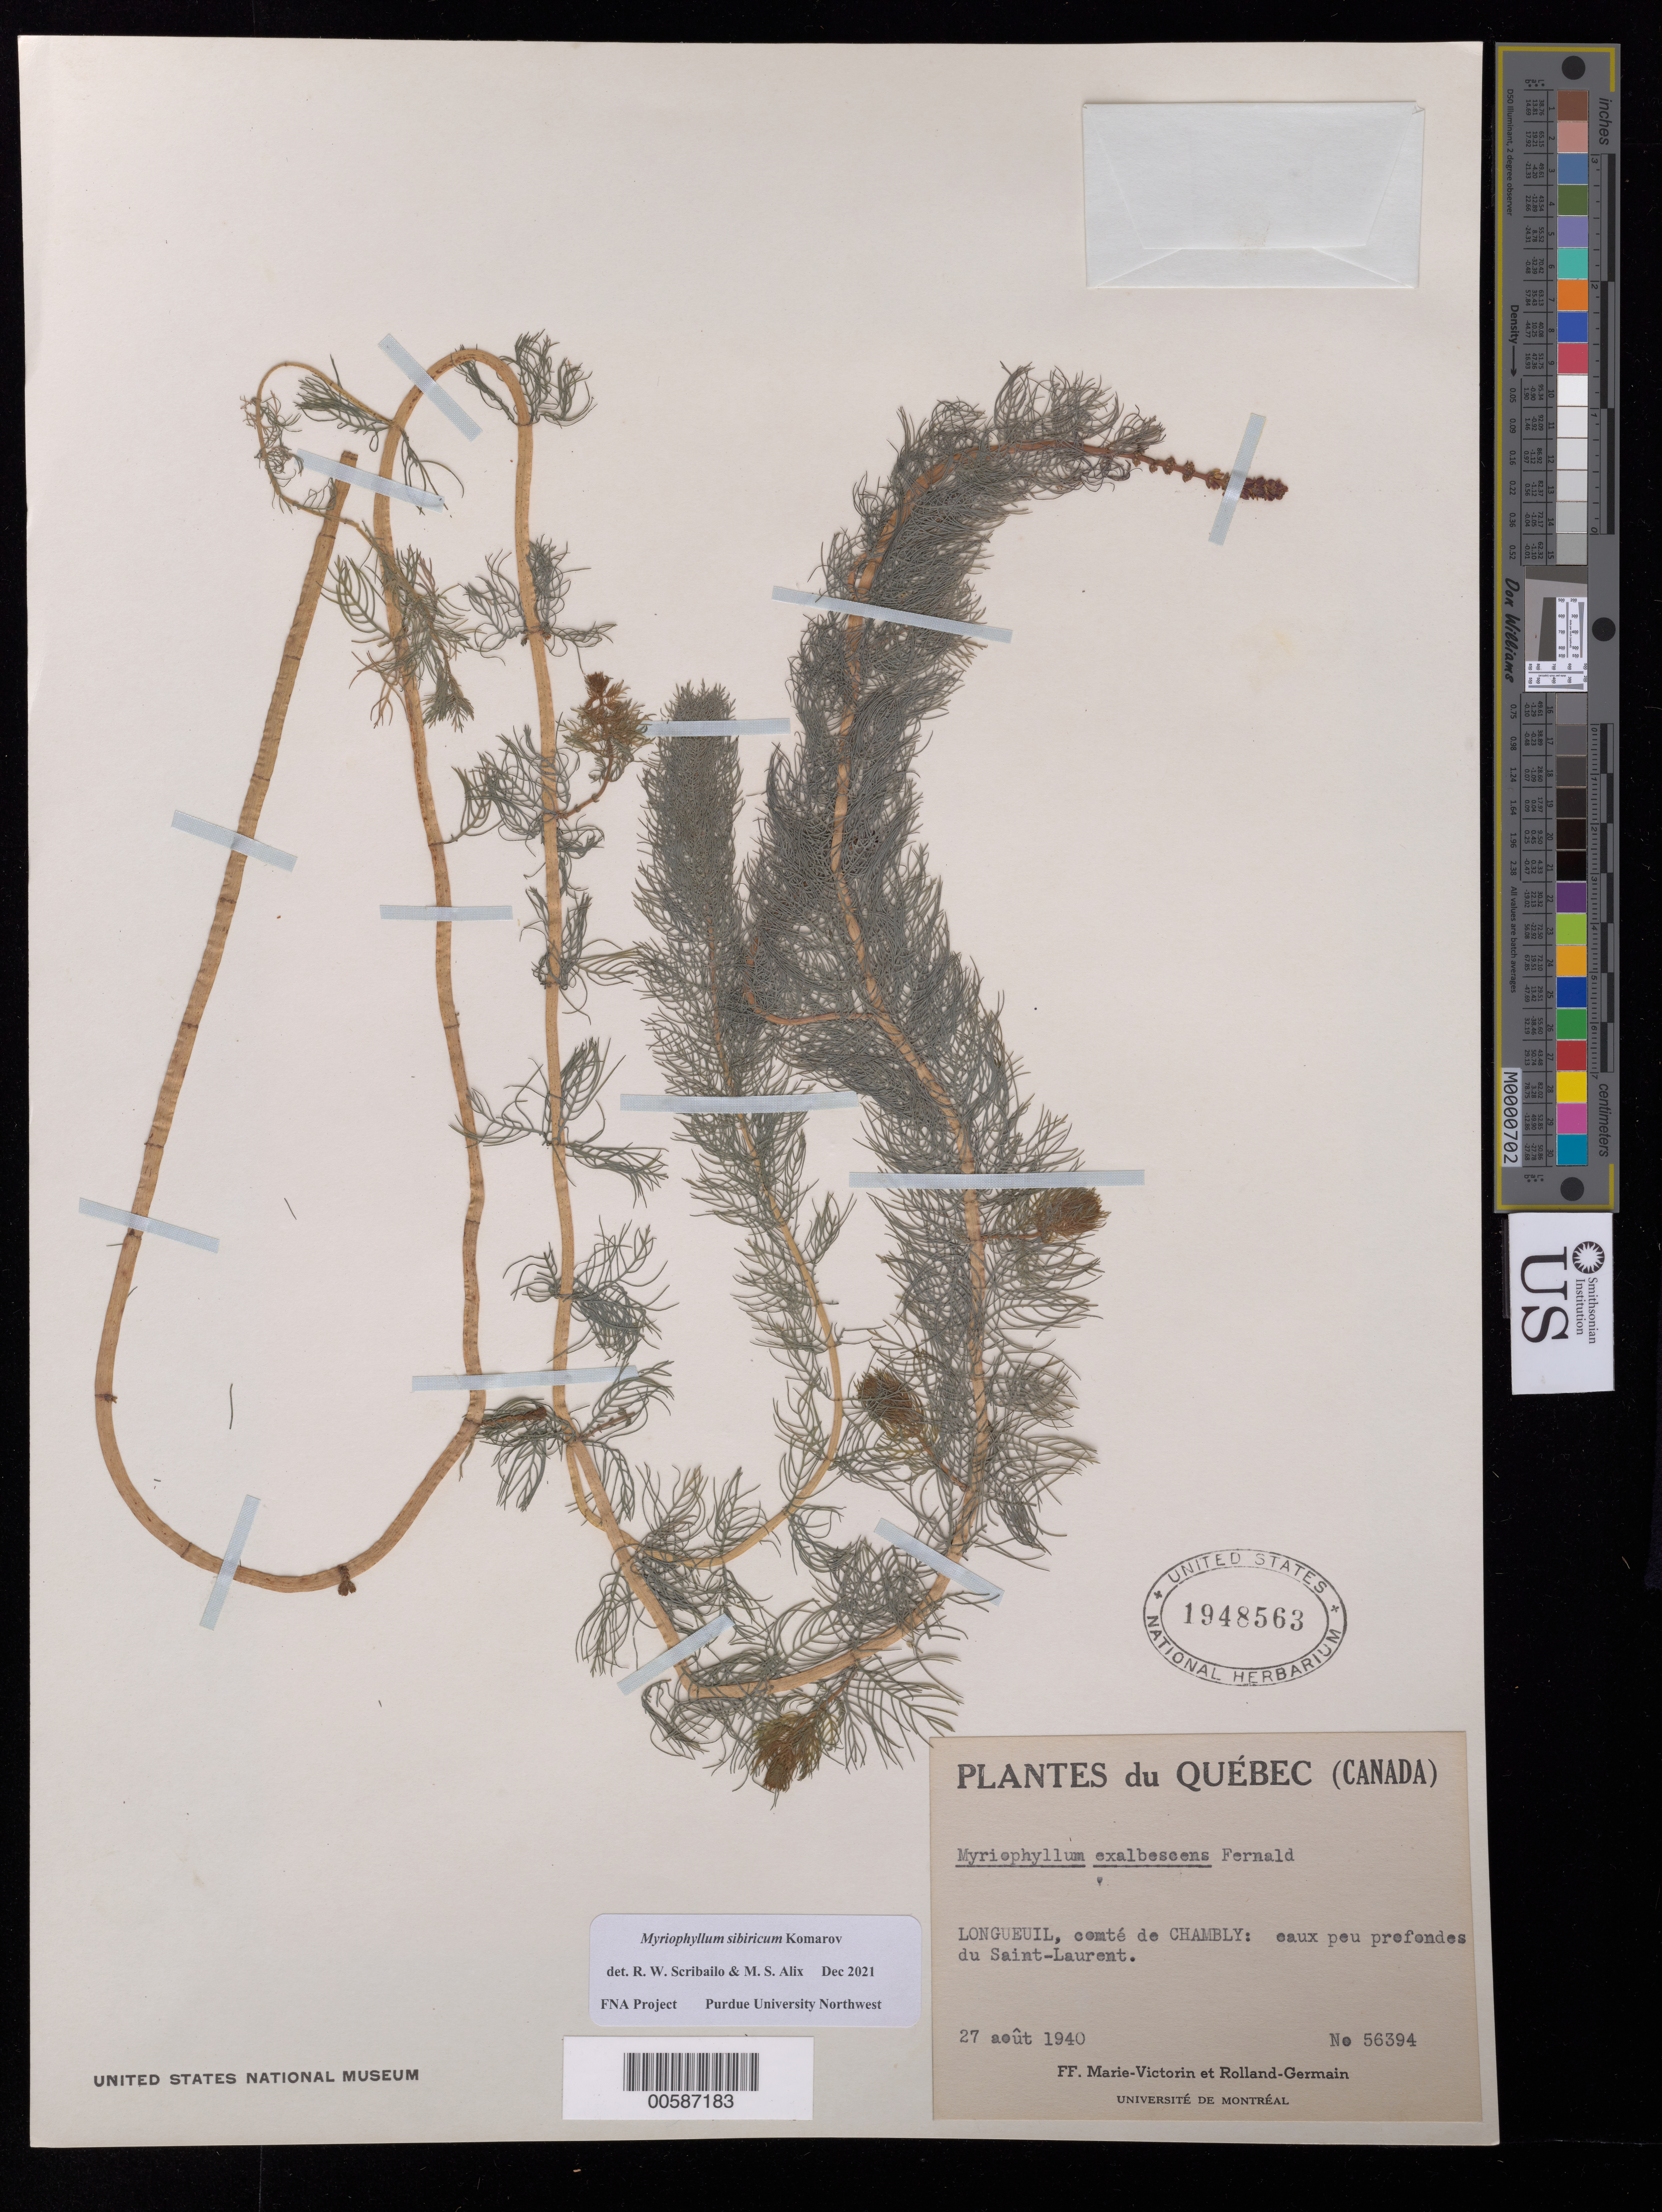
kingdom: Plantae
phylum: Tracheophyta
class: Magnoliopsida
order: Saxifragales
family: Haloragaceae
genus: Myriophyllum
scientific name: Myriophyllum sibiricum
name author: Kom.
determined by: Scribailo, R. W.; Alix, M. S.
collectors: Fr. Marie-Victorin & Rolland-Germain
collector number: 56394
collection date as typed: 27 Aug 1940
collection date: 1940-08-27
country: Canada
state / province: Quebec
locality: Longueuil, Chambly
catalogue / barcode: US 1948563